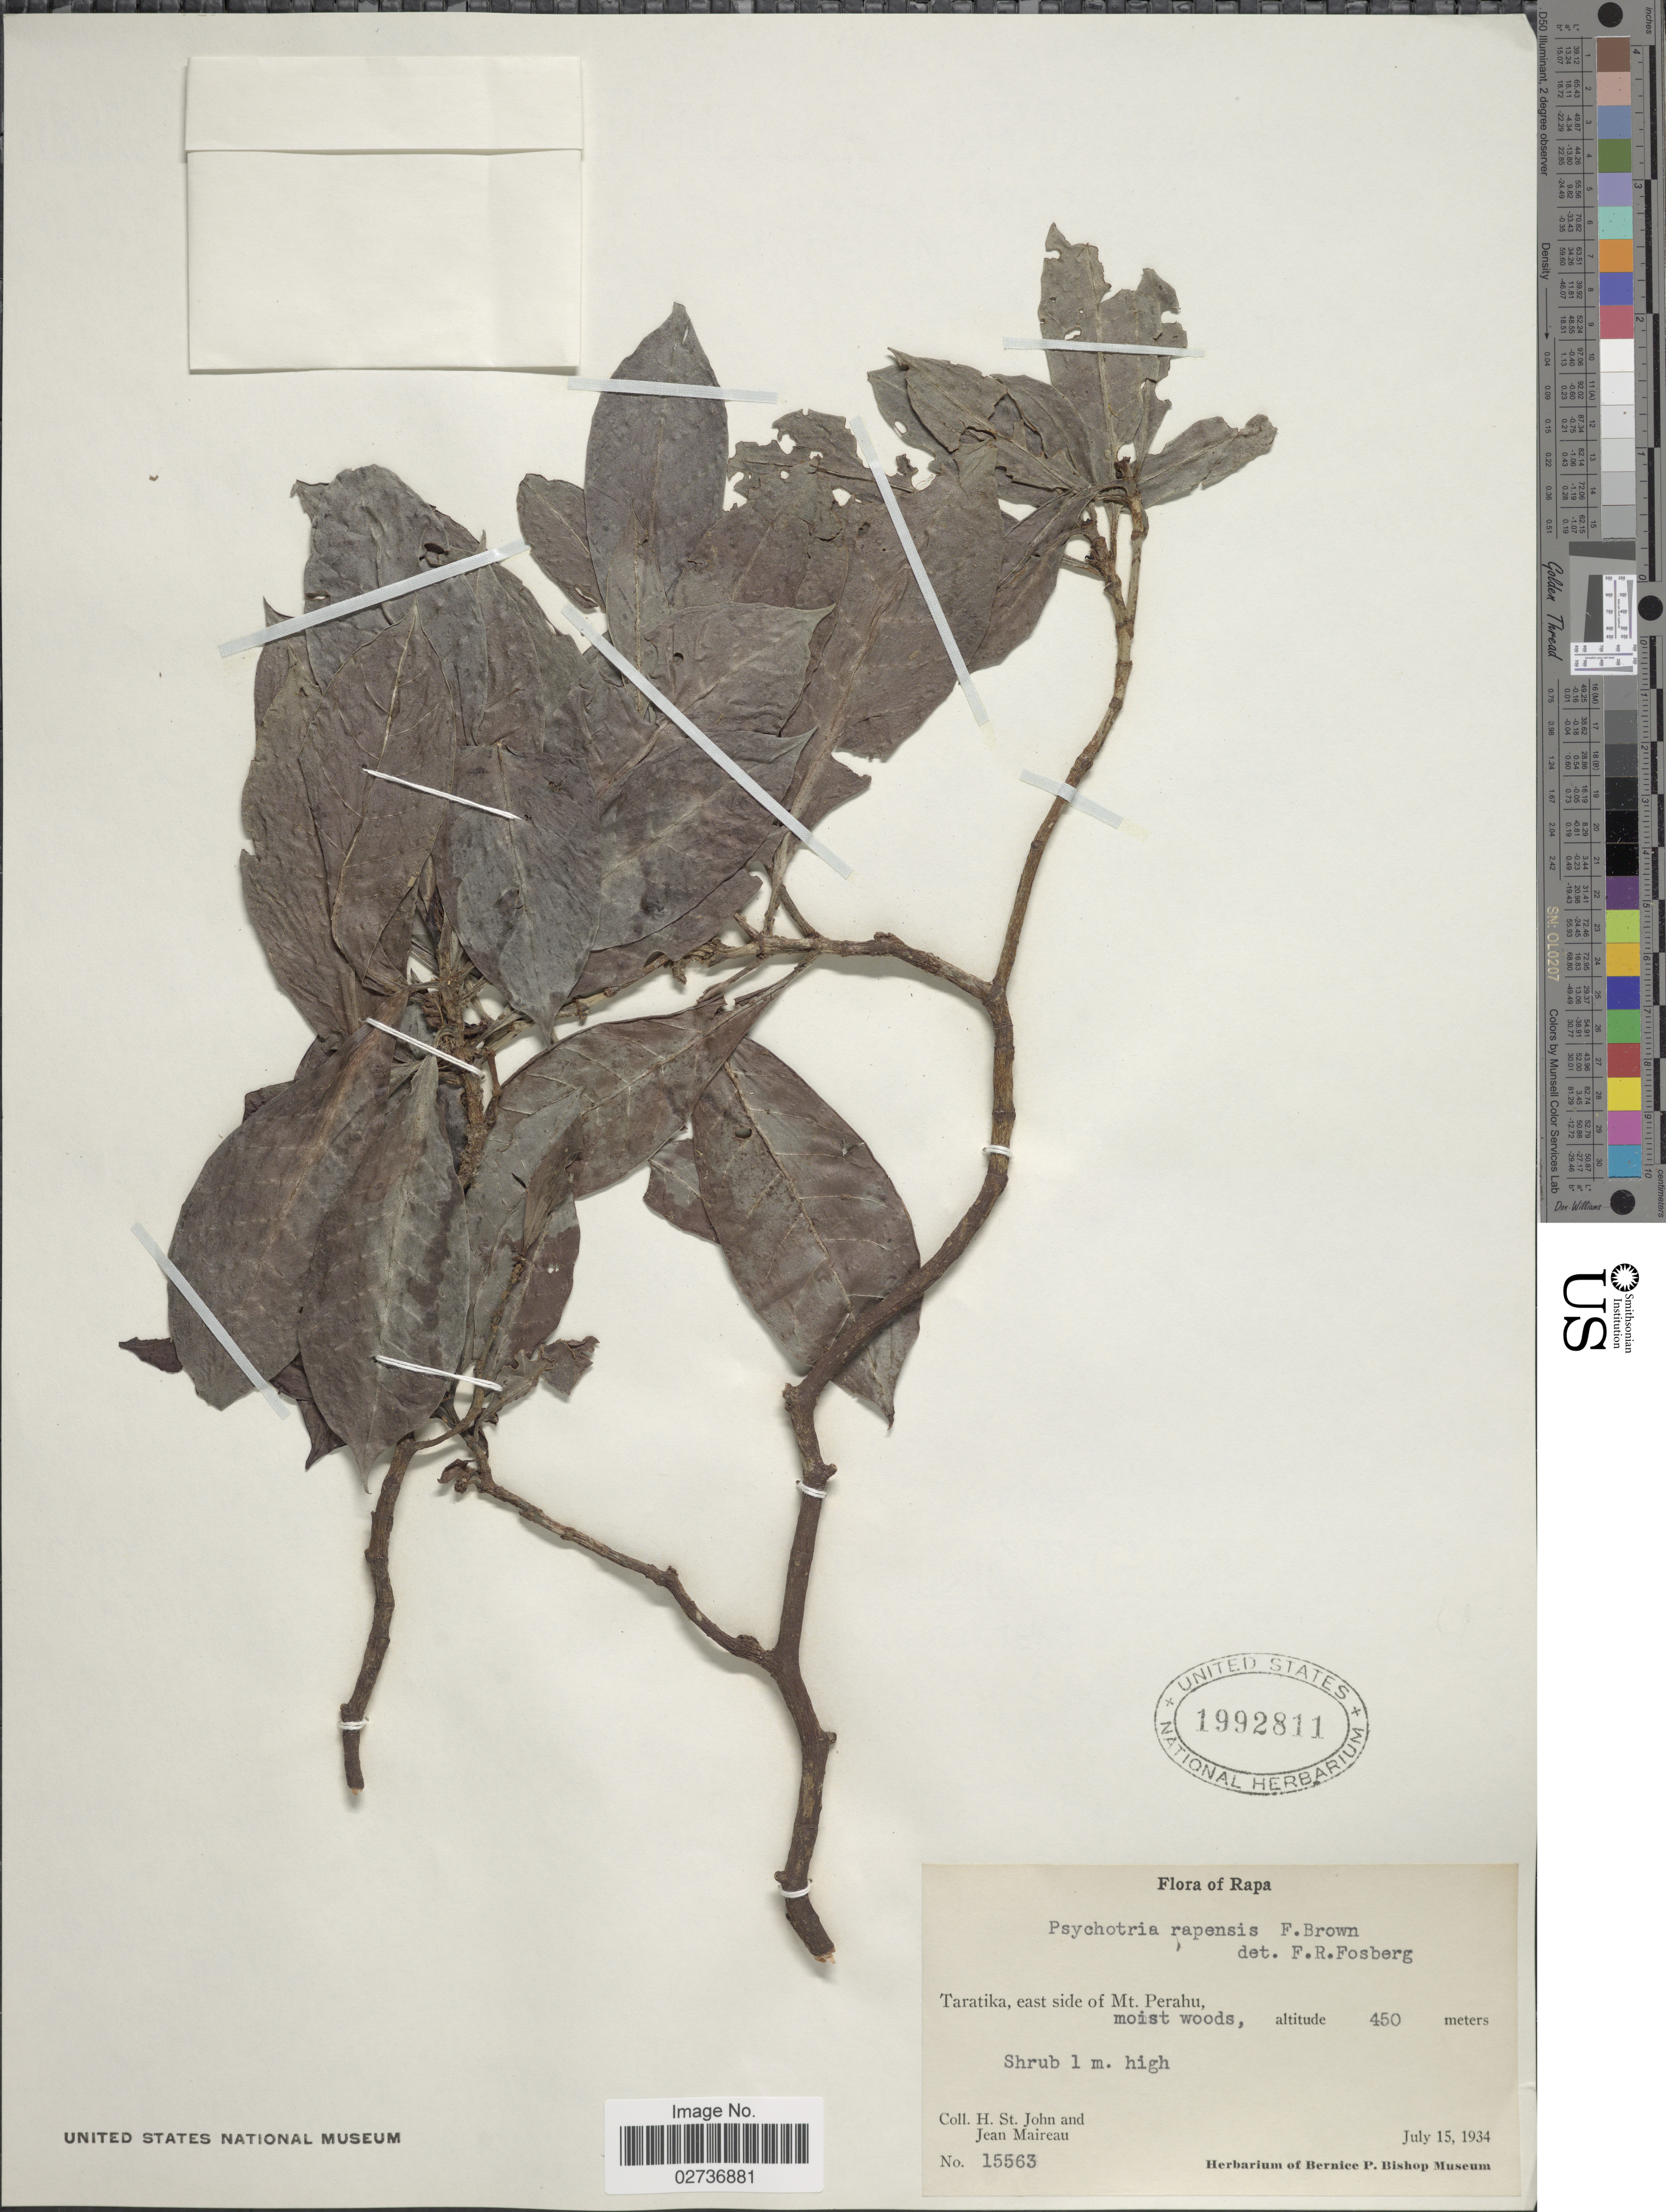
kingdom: Plantae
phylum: Tracheophyta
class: Magnoliopsida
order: Gentianales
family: Rubiaceae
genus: Psychotria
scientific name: Psychotria rapensis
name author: F. Br.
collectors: H. St. John & J. Maireau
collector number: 15563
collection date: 1934-07-15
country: French Polynesia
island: Rapa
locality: Rapa. Taratika, east side of Mt. Perahu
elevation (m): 450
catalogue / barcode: US 1992811